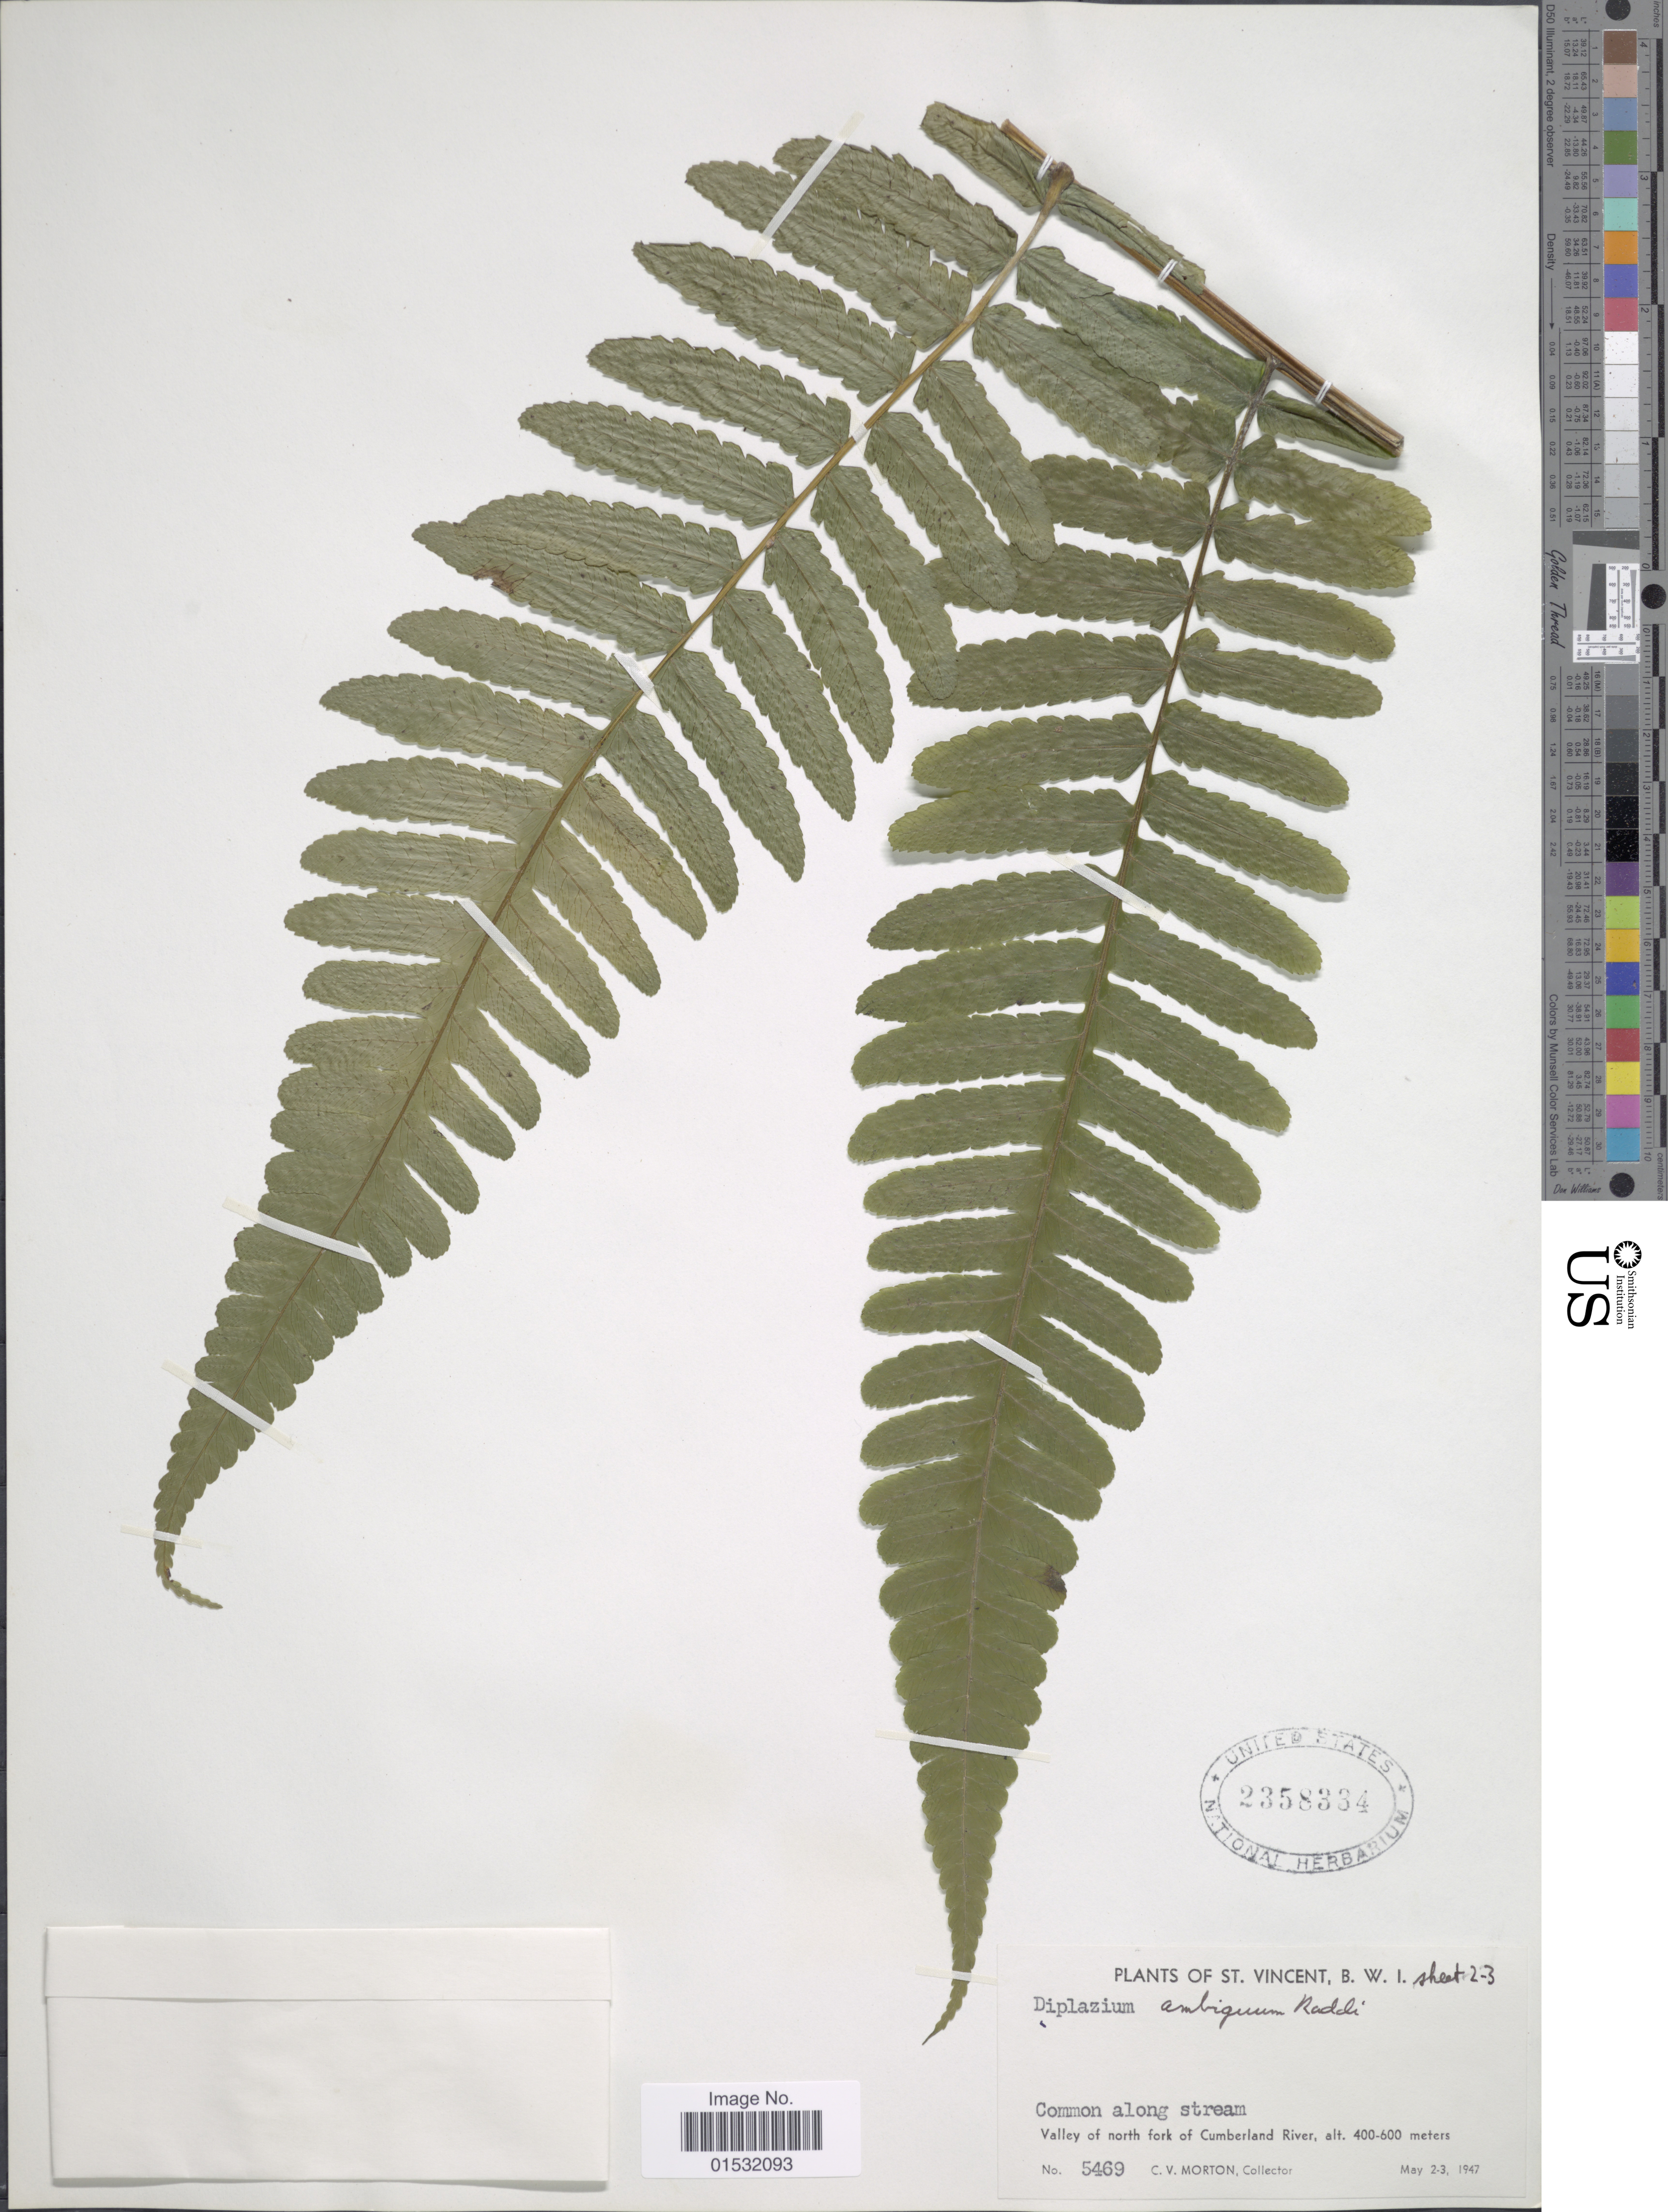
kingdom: Plantae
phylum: Tracheophyta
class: Polypodiopsida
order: Polypodiales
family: Athyriaceae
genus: Diplazium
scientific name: Diplazium ambiguum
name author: Raddi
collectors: C. V. Morton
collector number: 5469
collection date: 1947-05-02/1947-05-03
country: St. Vincent - Grenadines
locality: St. Vincent, B. W. I. Valley of north fork of Cumberland River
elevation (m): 400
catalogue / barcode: US 2358334